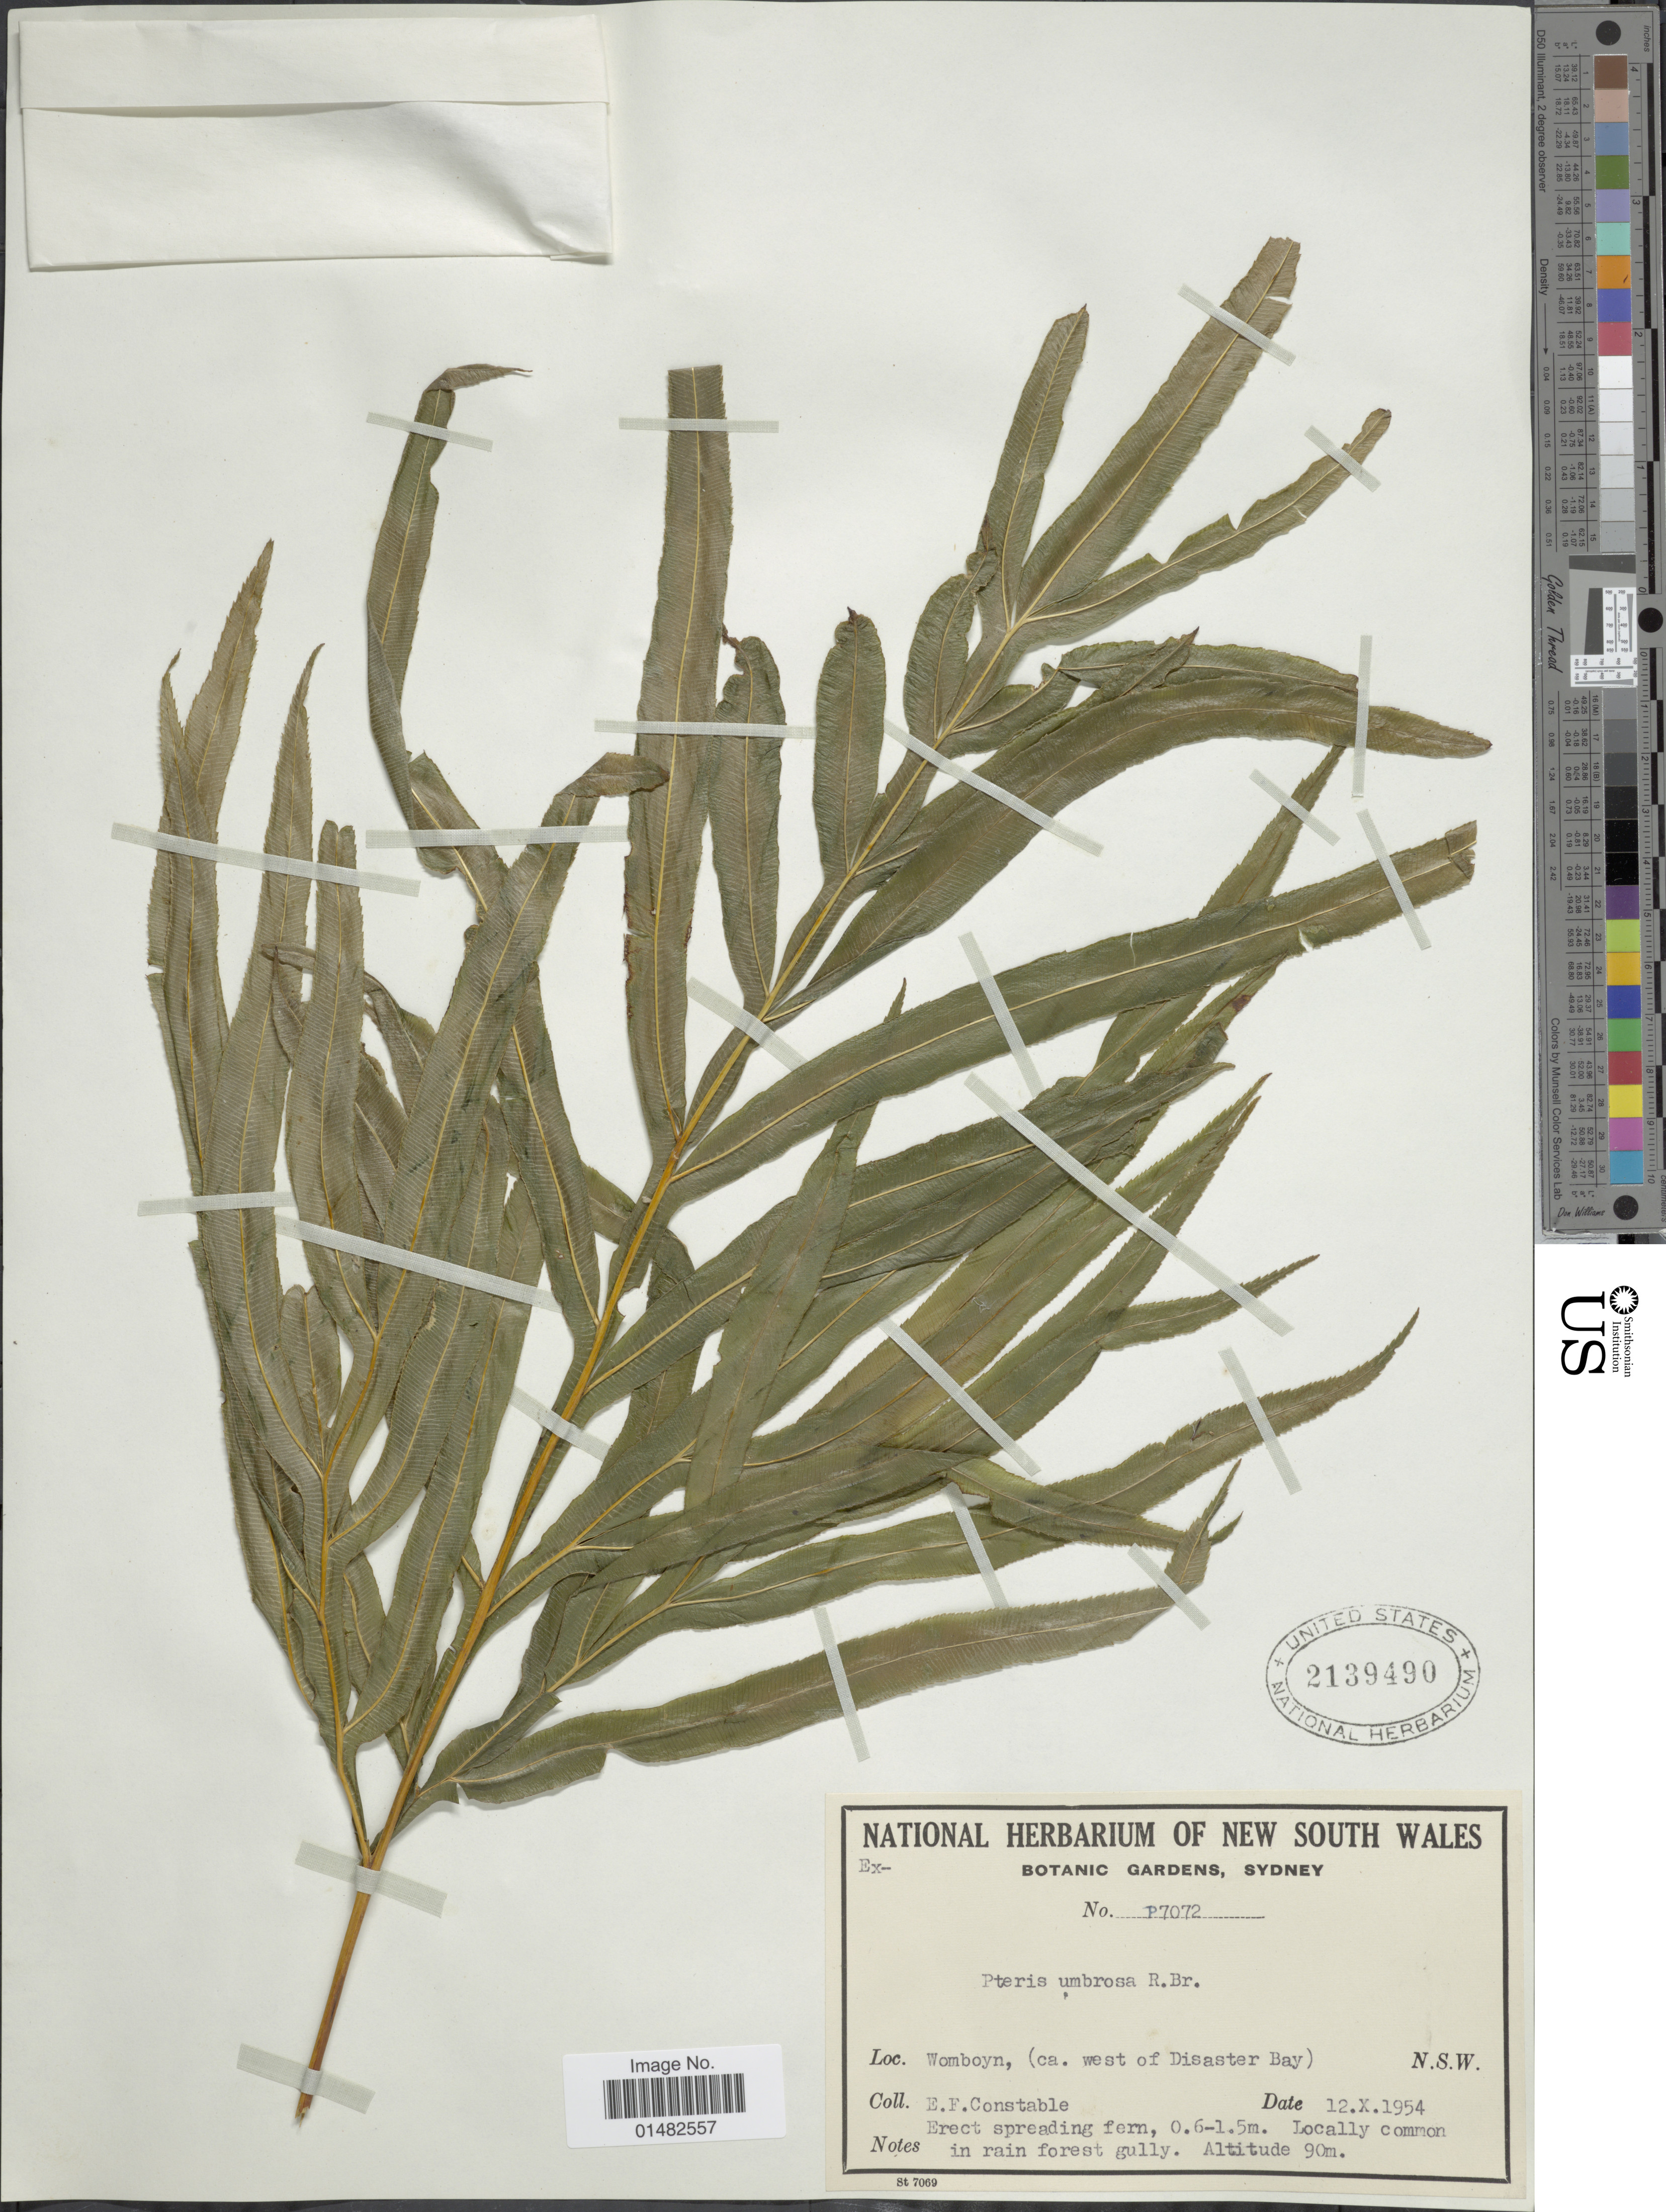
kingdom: Plantae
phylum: Tracheophyta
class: Polypodiopsida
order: Polypodiales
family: Pteridaceae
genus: Pteris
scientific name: Pteris umbrosa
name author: R. Br.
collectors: E. F. Constable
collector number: P7072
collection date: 1954-10-12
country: Australia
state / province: New South Wales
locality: Womboyn (ca. west of Disaster Bay), N.S.W.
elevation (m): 90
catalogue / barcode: US 2139490